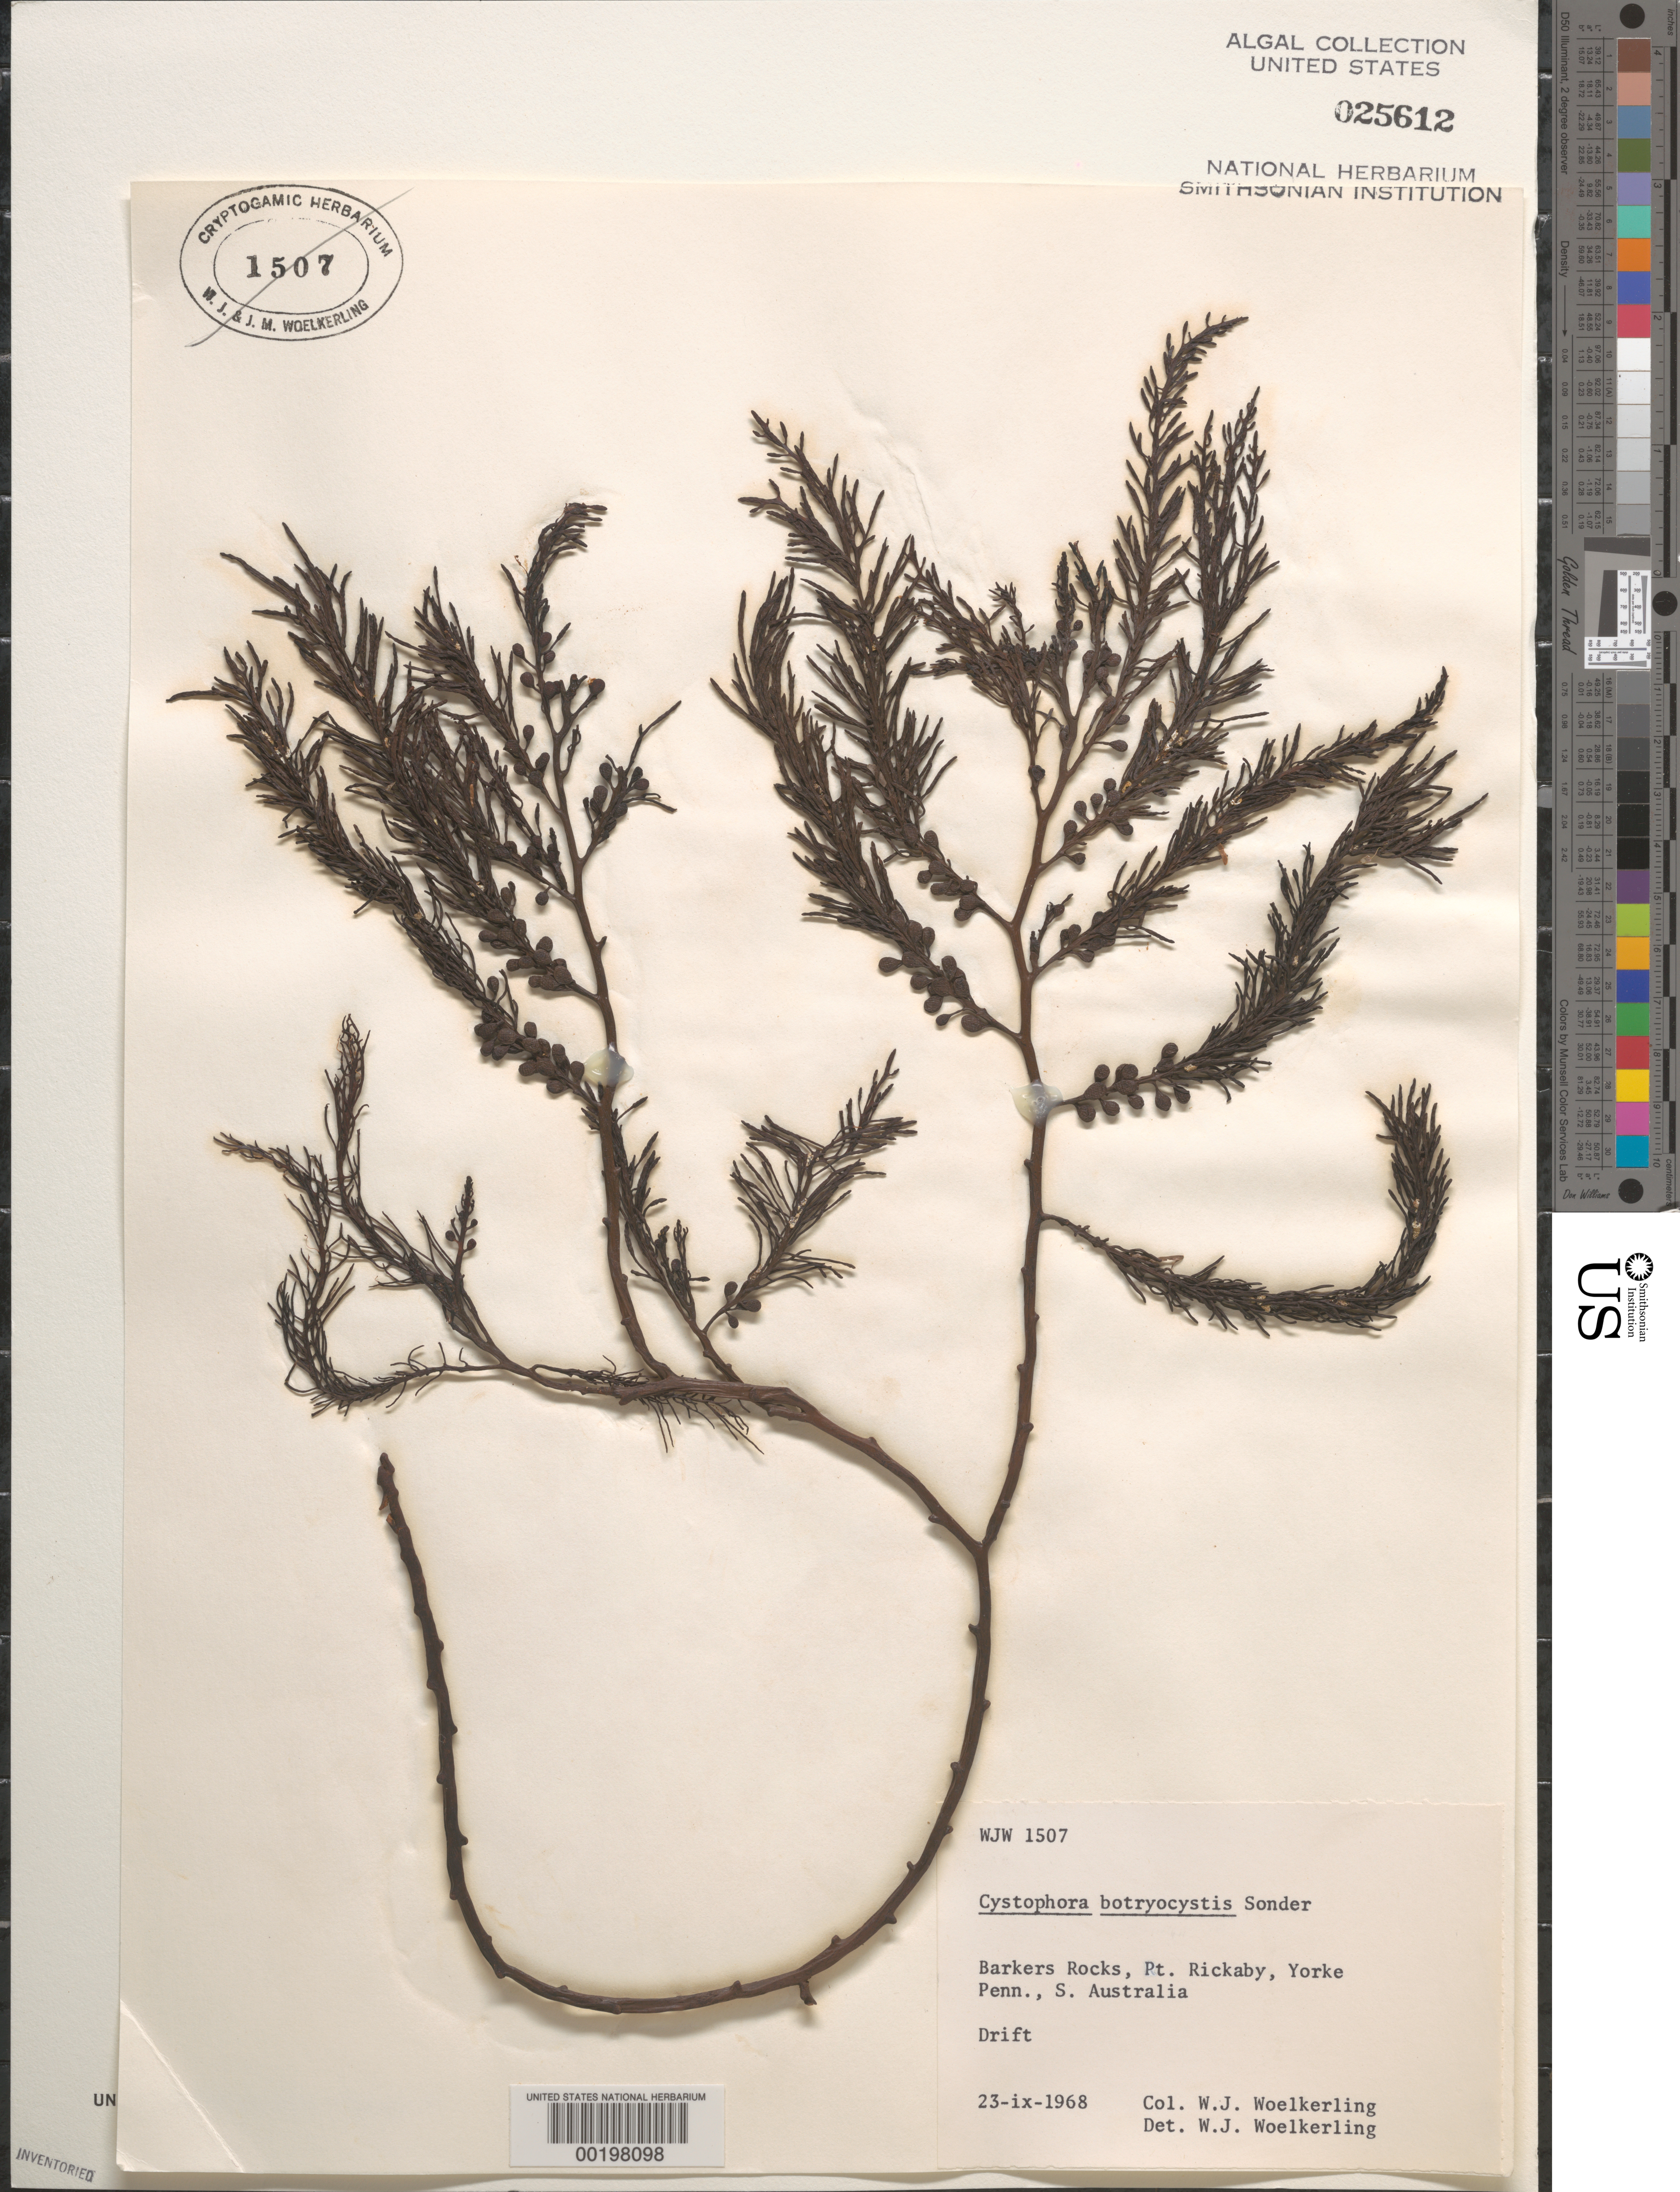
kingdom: Chromista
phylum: Ochrophyta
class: Phaeophyceae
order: Fucales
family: Sargassaceae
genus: Cystophora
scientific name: Cystophora botryocystis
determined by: Woelkerling, W. J.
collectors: W. Woelkerling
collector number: WJW 1507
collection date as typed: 23 Sep 1968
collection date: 1968-09-23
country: Australia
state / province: South Australia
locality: Barker's Rocks, Port Rickaby, Yorke Peninsula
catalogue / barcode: US 25612